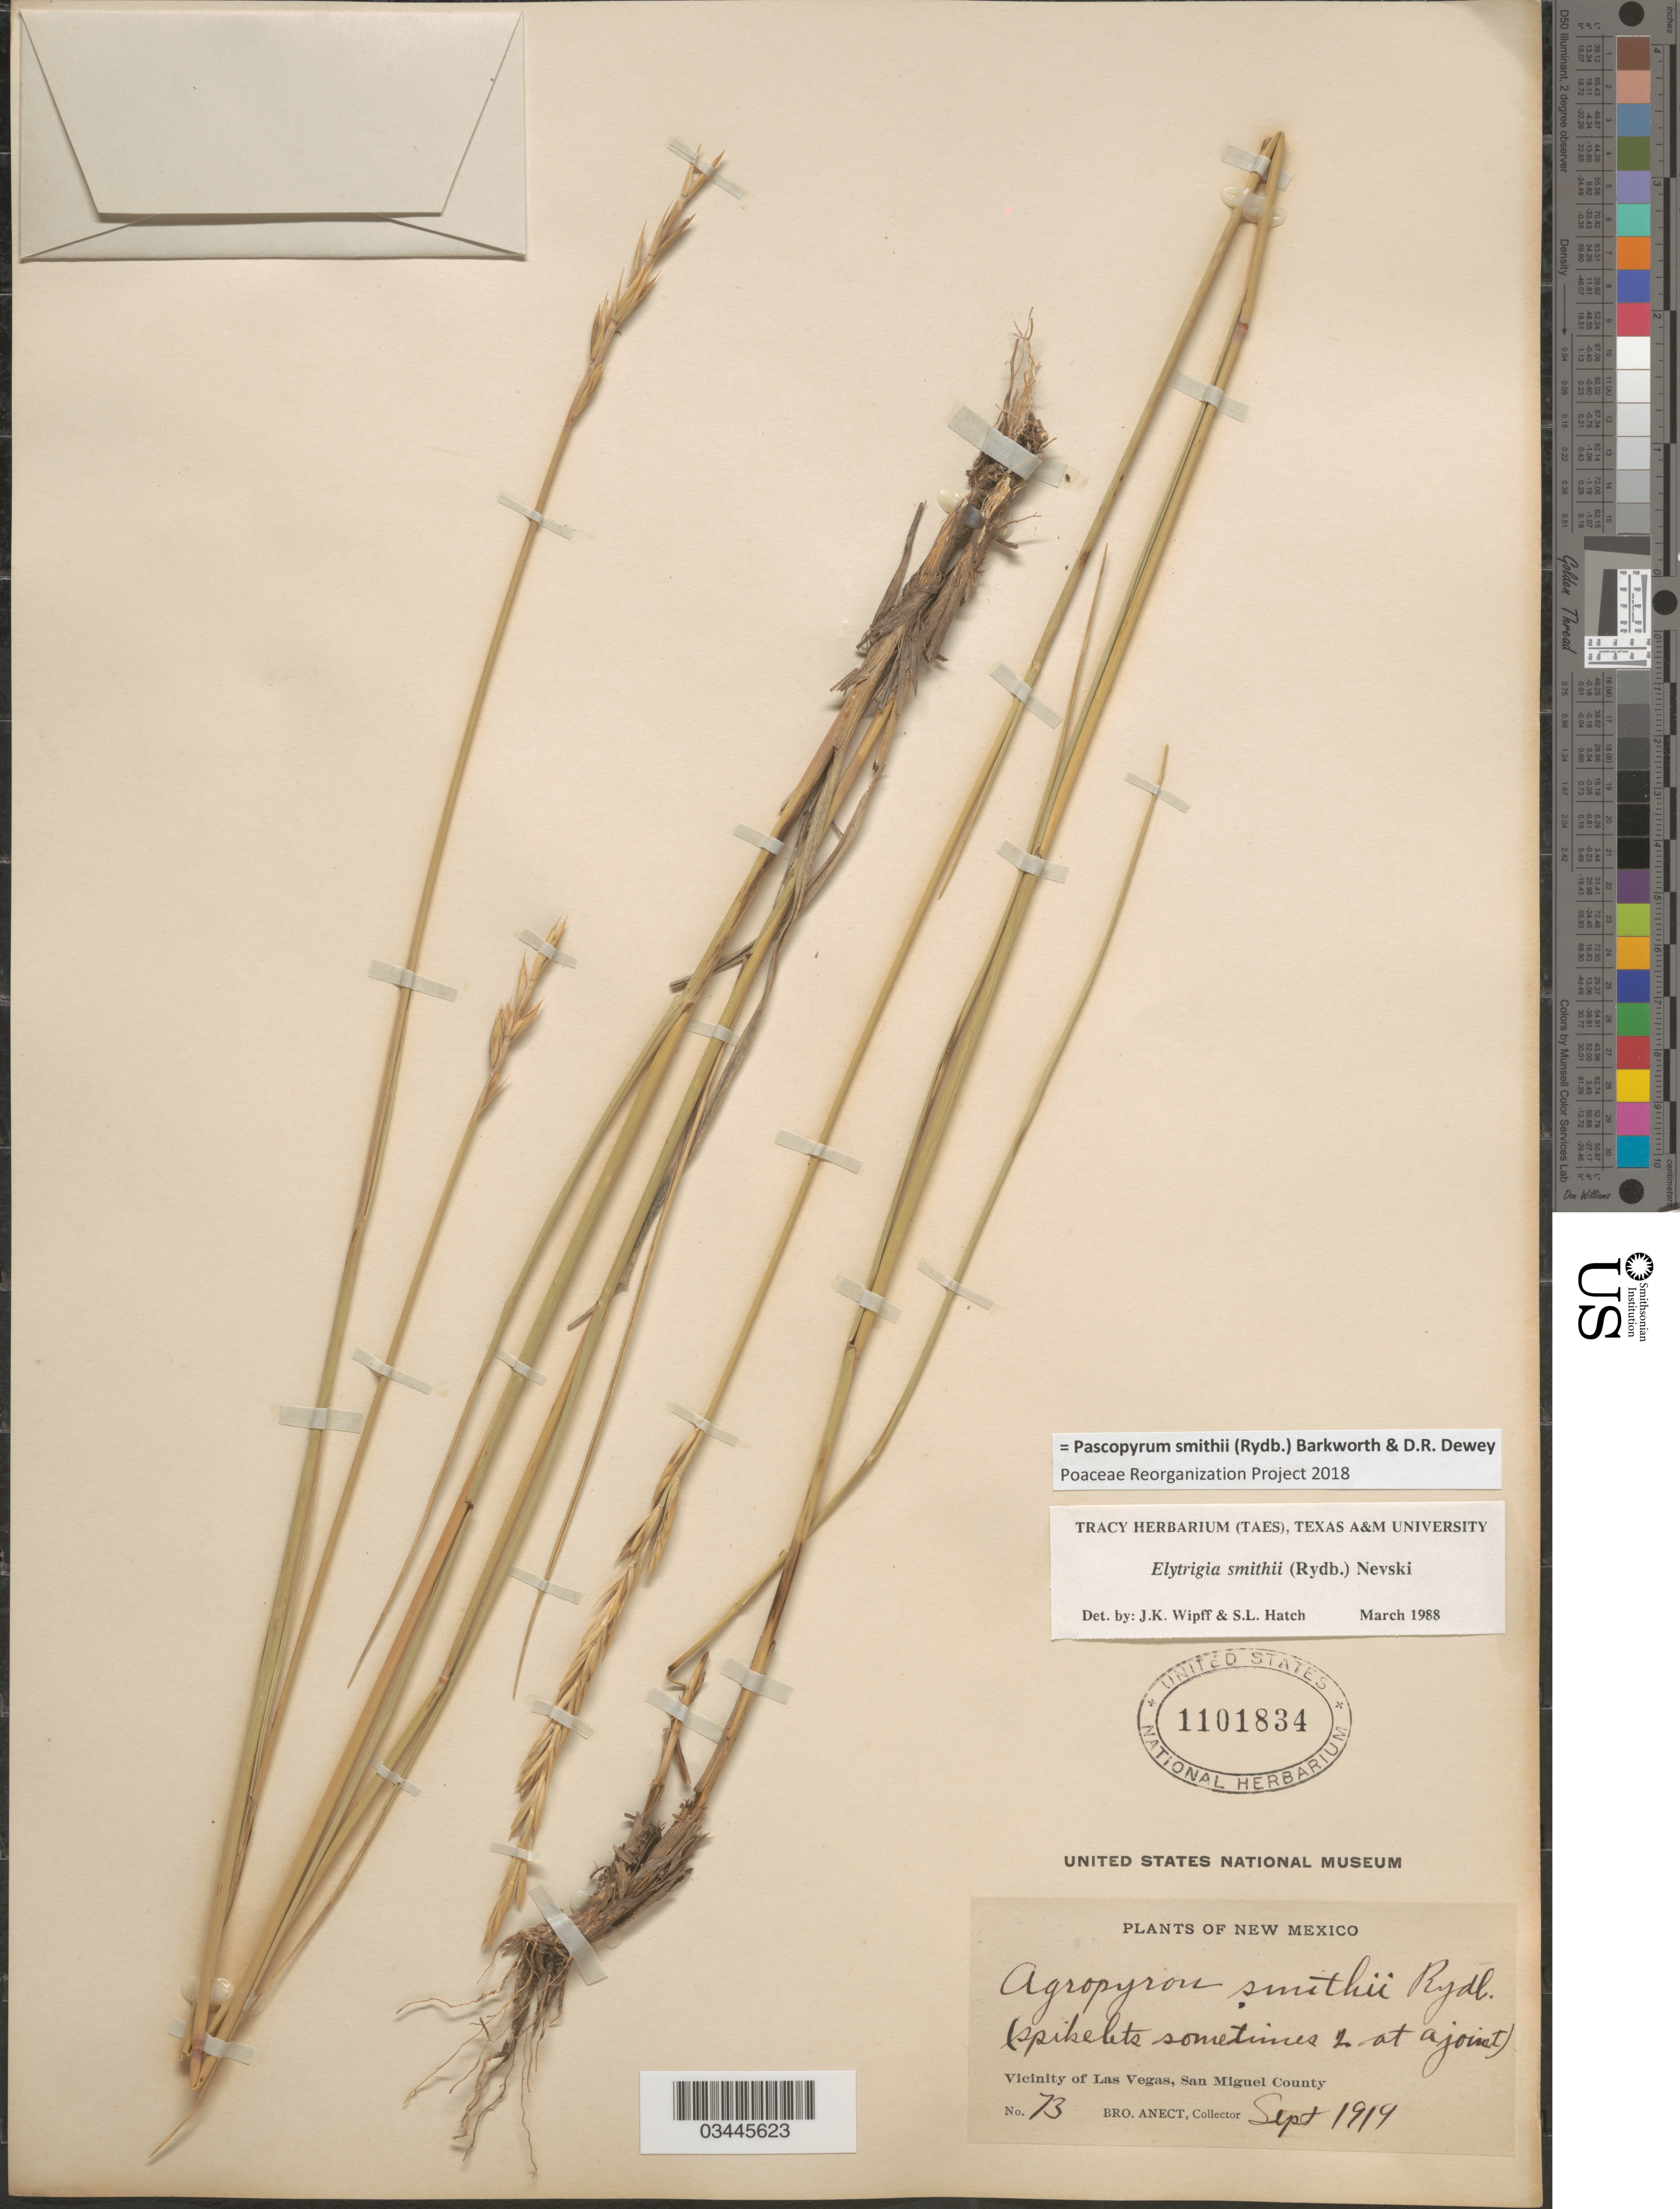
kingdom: Plantae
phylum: Tracheophyta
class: Liliopsida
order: Poales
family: Poaceae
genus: Pascopyrum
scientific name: Pascopyrum smithii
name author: (Rydb.) Barkworth & Dewey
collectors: B. Anect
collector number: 73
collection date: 1919-09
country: United States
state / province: New Mexico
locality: Vicinity of Las Vegas, San Miguel County.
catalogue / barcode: US 1101834